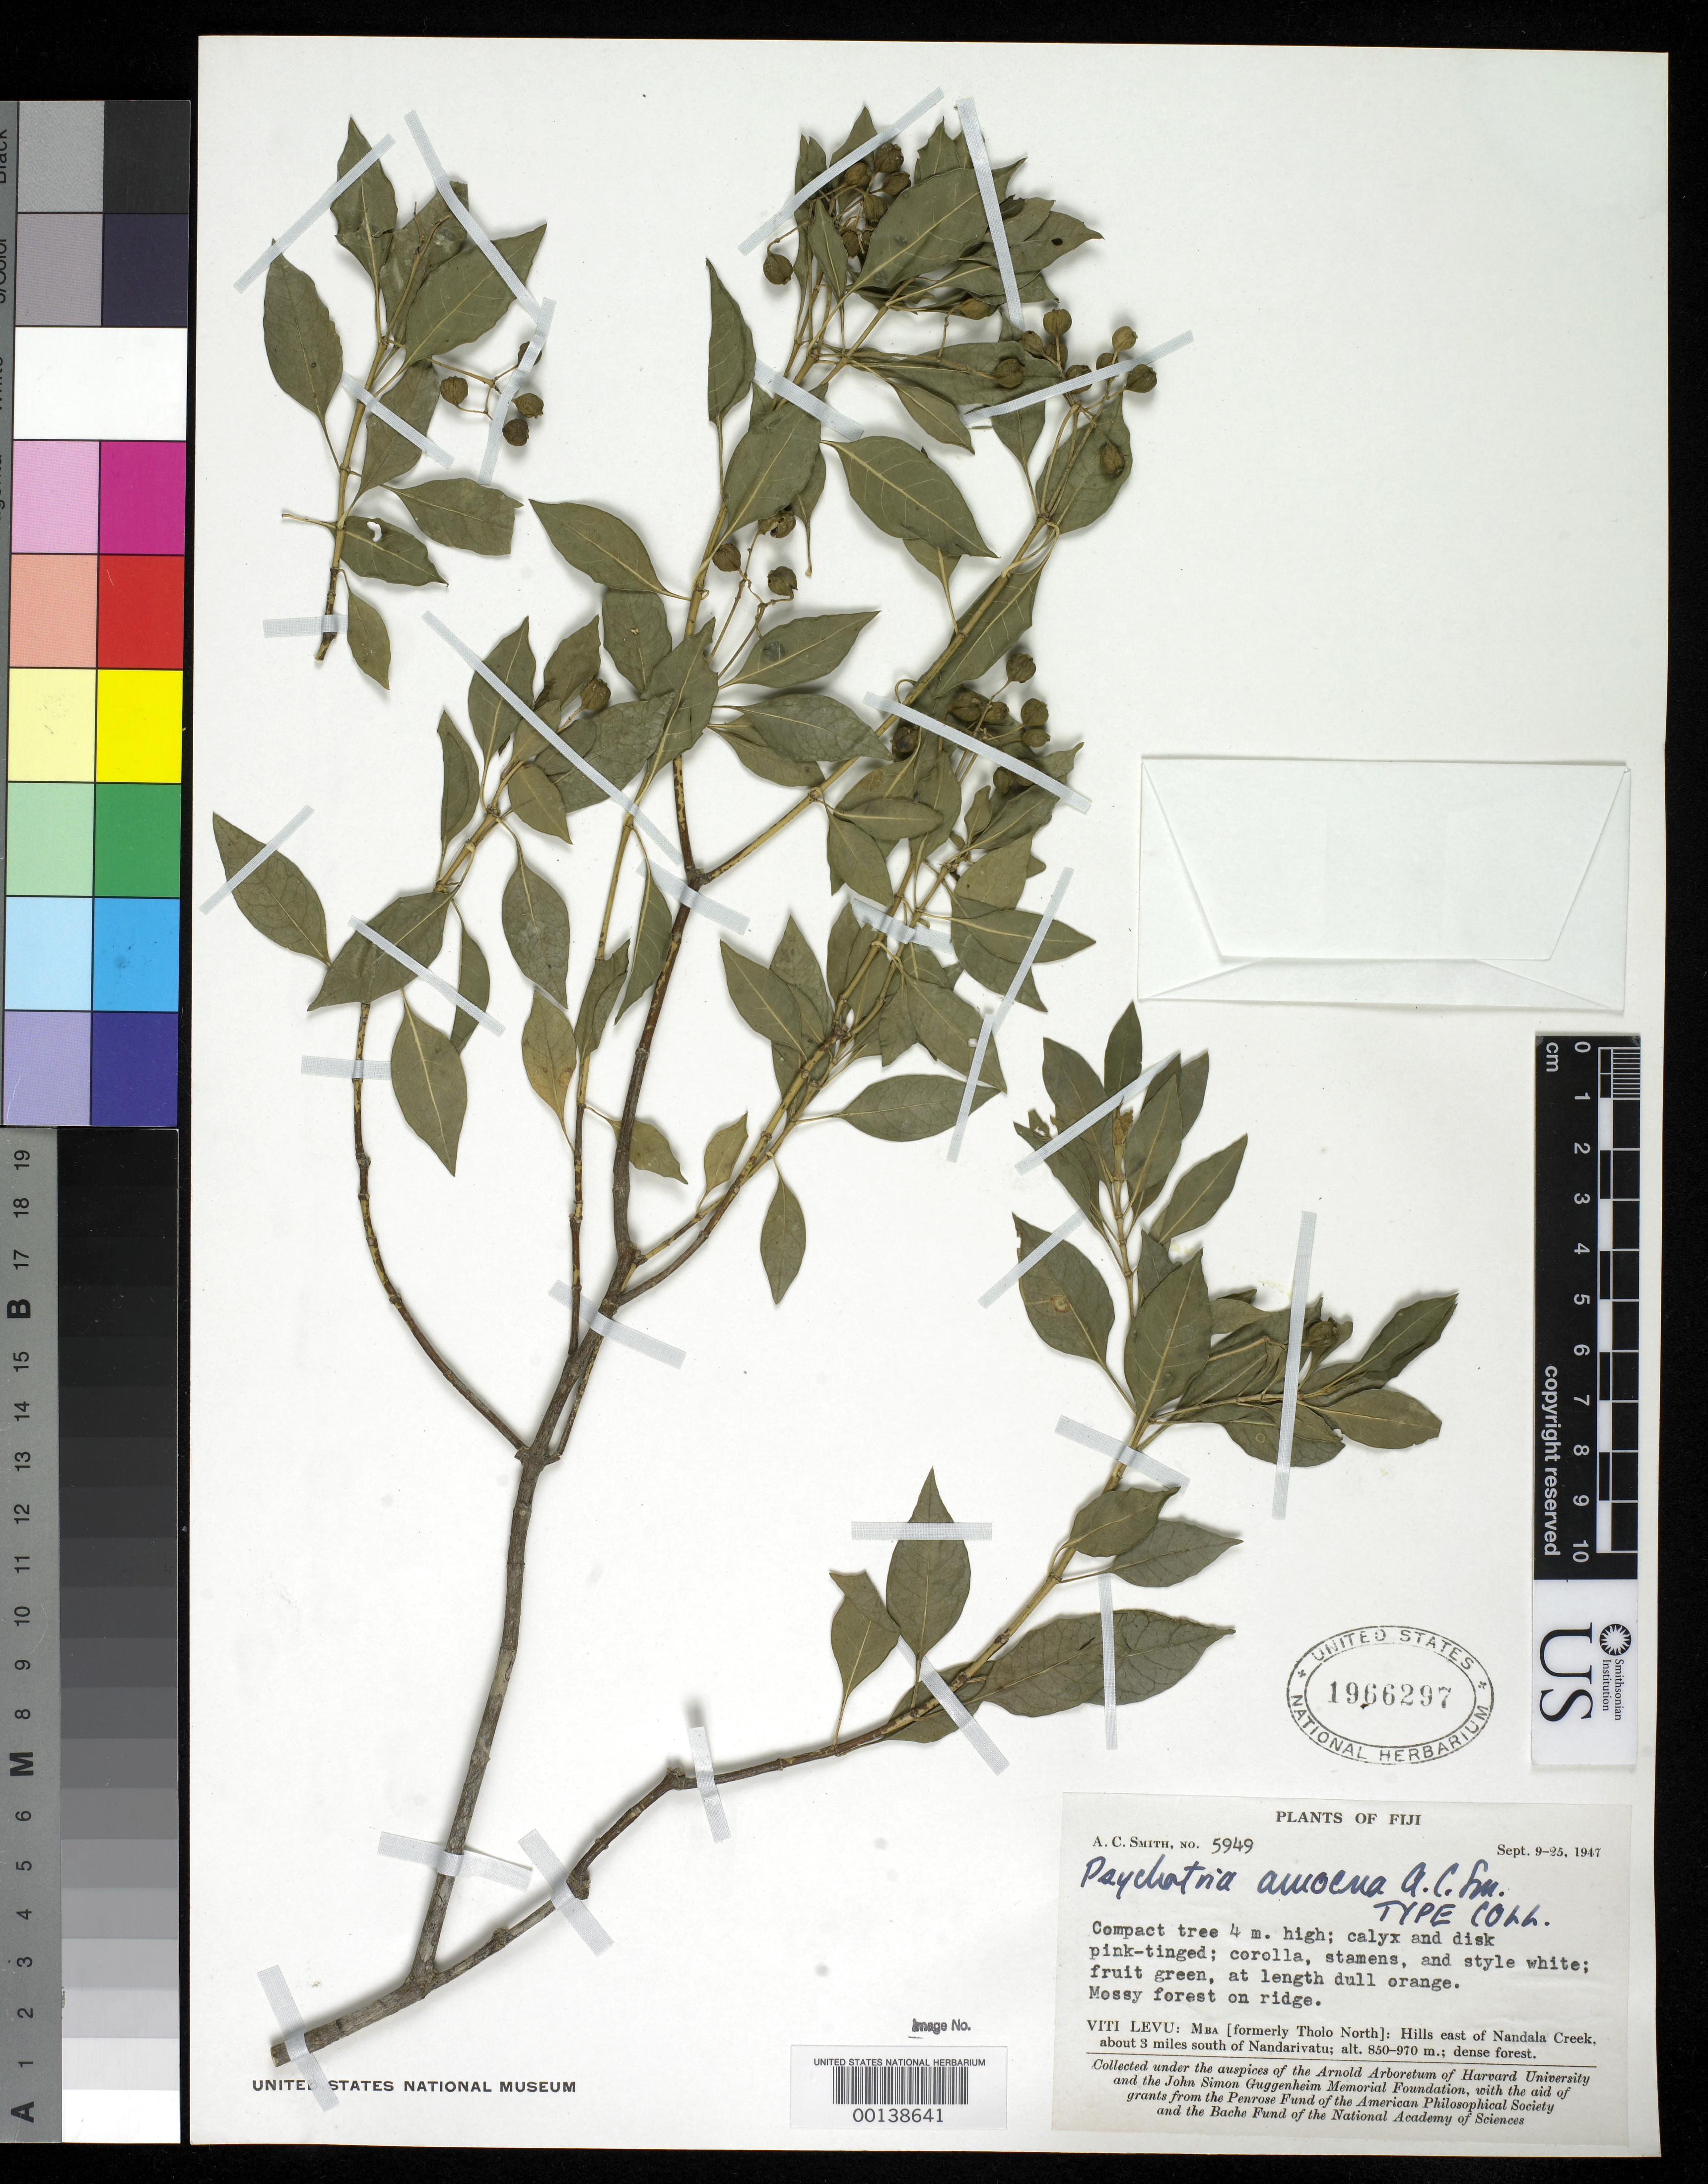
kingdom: Plantae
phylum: Tracheophyta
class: Magnoliopsida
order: Gentianales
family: Rubiaceae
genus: Psychotria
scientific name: Psychotria amoena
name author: A.C. Sm.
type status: Isotype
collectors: A. C. Smith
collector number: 5949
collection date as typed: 09 Sep 1947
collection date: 1947-09-09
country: Fiji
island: Viti Levu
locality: Mba, Hills E of Nandala Creek, ca. 3 mi S of Nandarivatu. [Viti Levu Group]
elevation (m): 850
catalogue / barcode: US 1966297